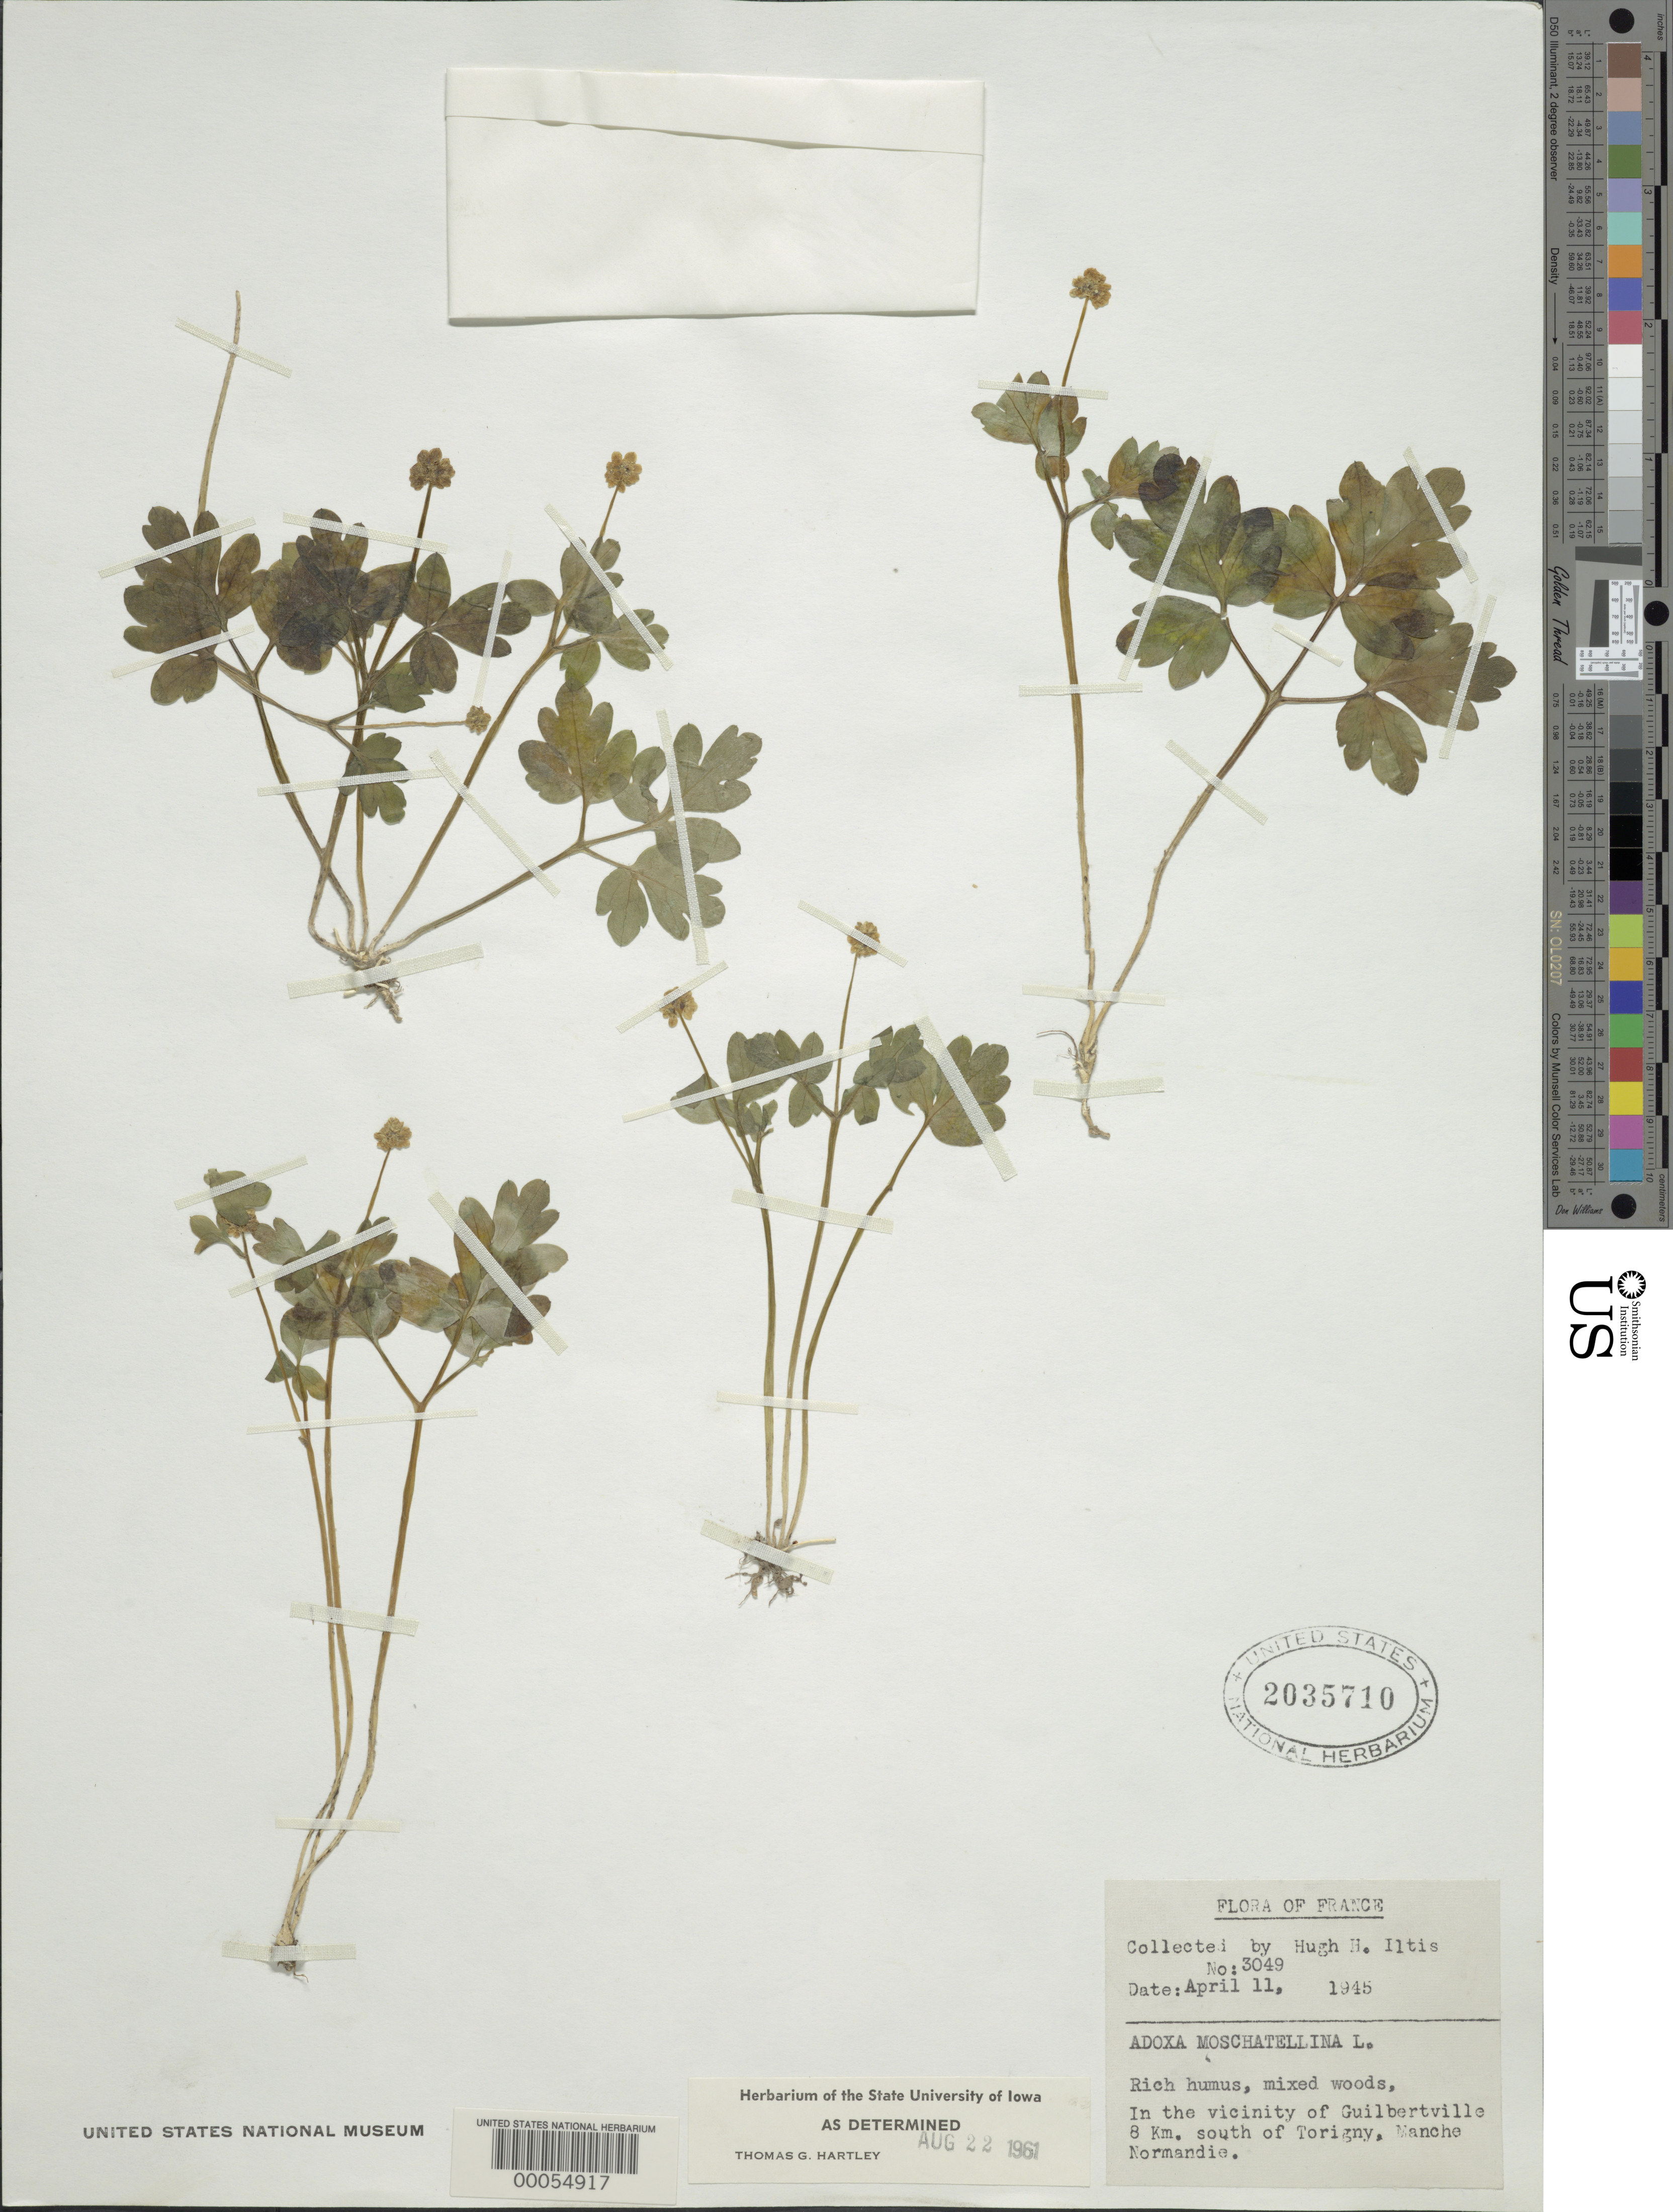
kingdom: Plantae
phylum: Tracheophyta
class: Magnoliopsida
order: Dipsacales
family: Viburnaceae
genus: Adoxa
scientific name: Adoxa moschatellina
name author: L.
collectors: H. H. Iltis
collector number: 3049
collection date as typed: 11 Apr 1949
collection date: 1949-04-11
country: France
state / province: Normandie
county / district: Manche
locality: Vicinity of guilbertville, 8 km s of torigny, (normandie)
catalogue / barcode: US 2035710